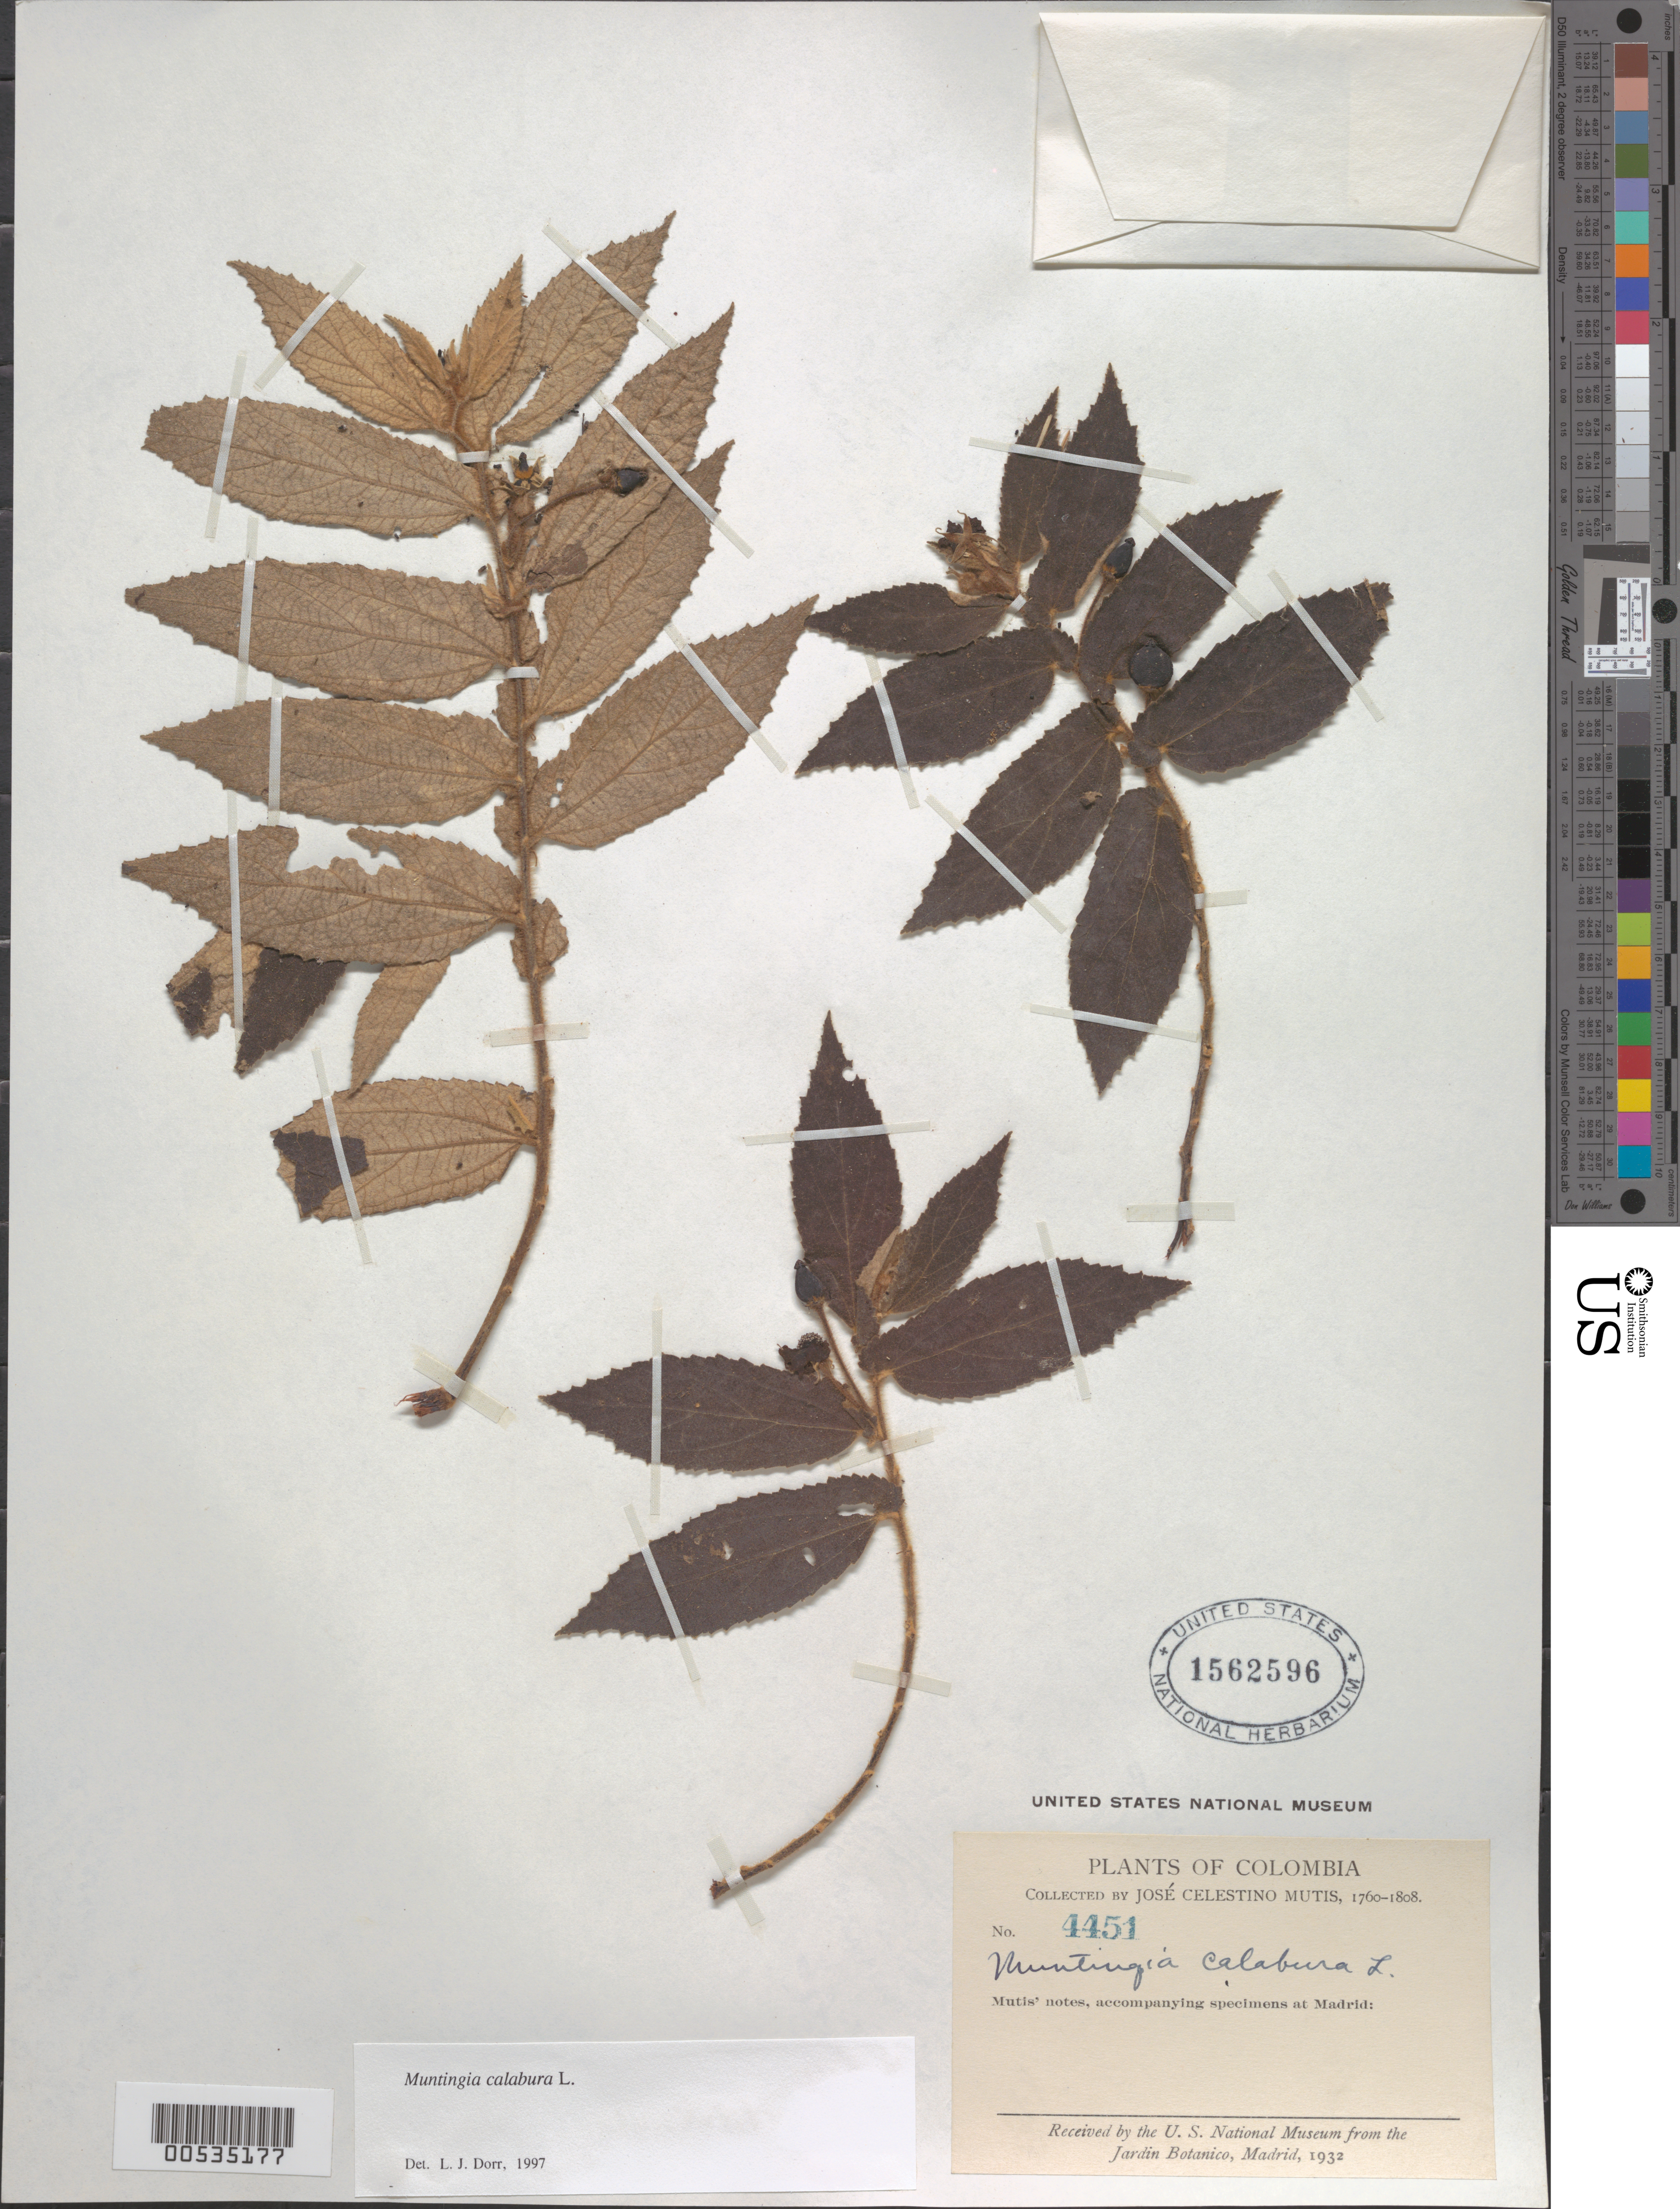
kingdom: Plantae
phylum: Tracheophyta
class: Magnoliopsida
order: Malvales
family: Muntingiaceae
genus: Muntingia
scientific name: Muntingia calabura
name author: L.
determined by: Dorr, L. J., (BOT), Smithsonian Institution - National Museum of Natural History (UNITED STATES)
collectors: J. C. B. Mutis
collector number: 4451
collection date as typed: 1760 to -- --- 1808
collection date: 1760/1808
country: Colombia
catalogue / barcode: US 1562596